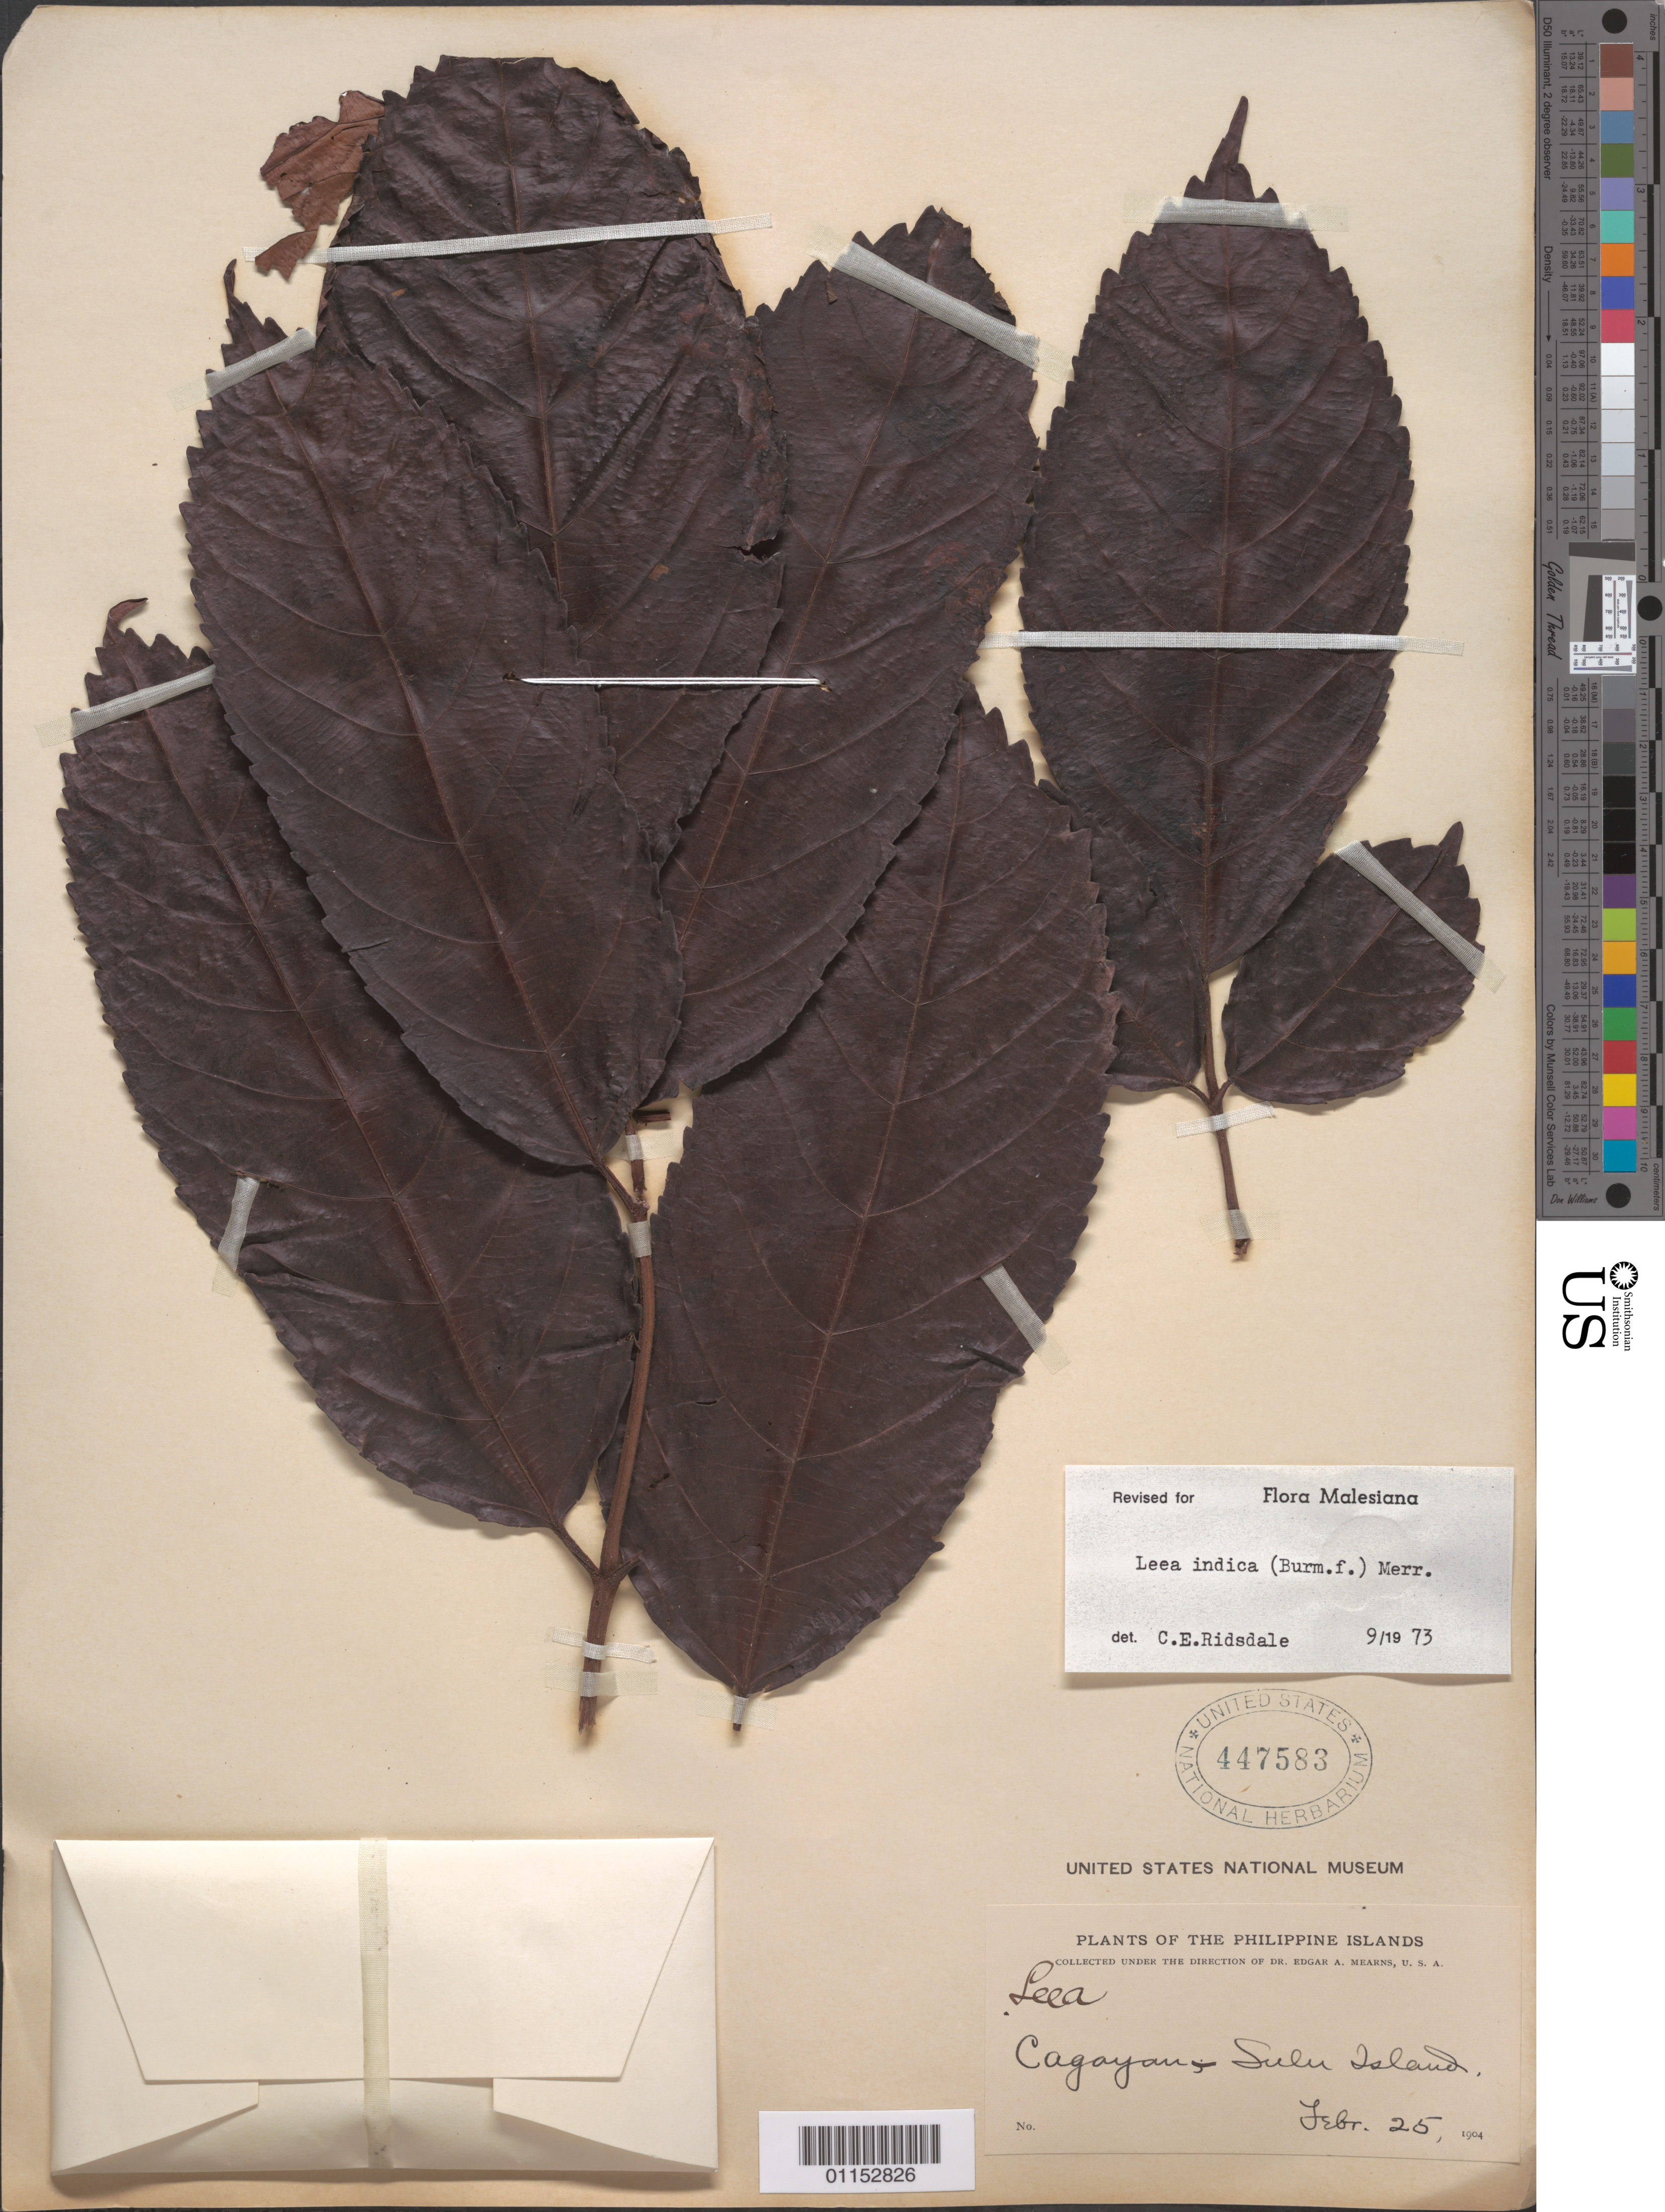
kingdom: Plantae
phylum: Tracheophyta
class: Magnoliopsida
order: Vitales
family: Vitaceae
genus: Leea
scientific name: Leea indica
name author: (Burm. f.) Merr.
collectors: E. A. Mearns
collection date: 1904-02-25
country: Philippines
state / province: Cagayan Valley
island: Luzon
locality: Cagayan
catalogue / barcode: US 447583